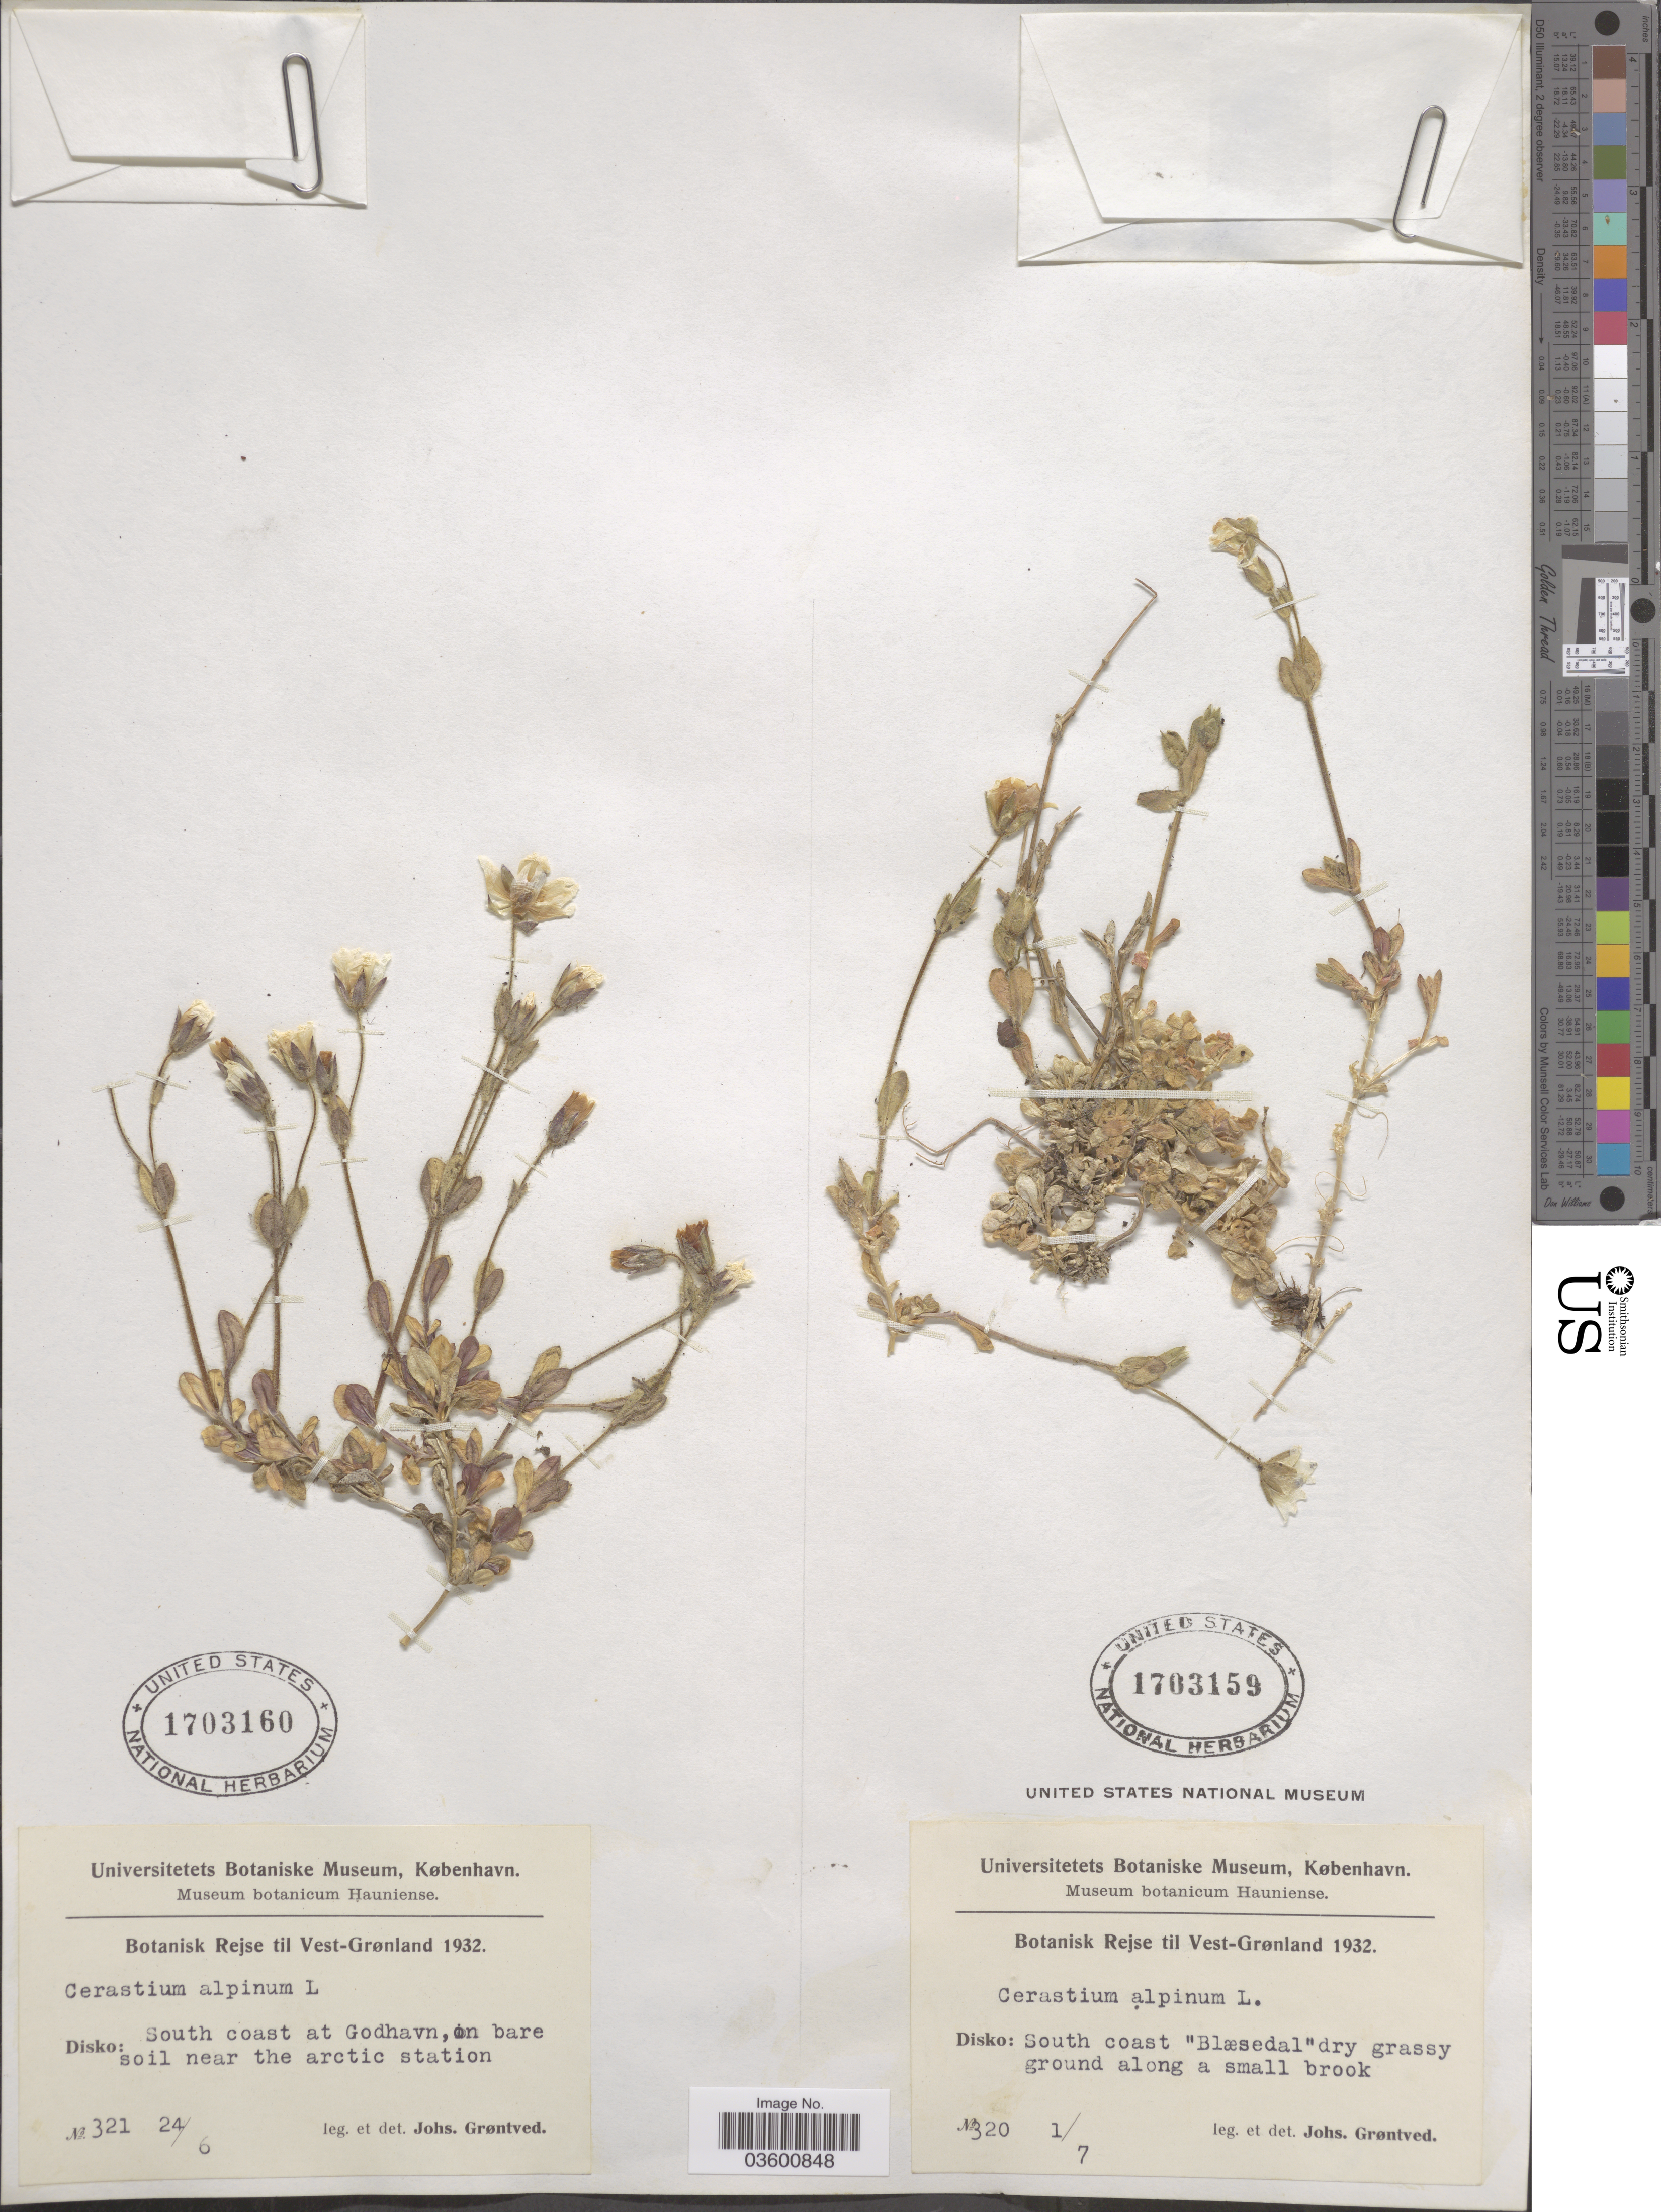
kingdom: Plantae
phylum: Tracheophyta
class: Magnoliopsida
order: Caryophyllales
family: Caryophyllaceae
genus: Cerastium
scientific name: Cerastium alpinum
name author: L.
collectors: J. Grøntved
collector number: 320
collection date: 1932-07-01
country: Greenland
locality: Vest-Grønland. Disko: South coast "Blæsedal".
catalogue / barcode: US 1703159